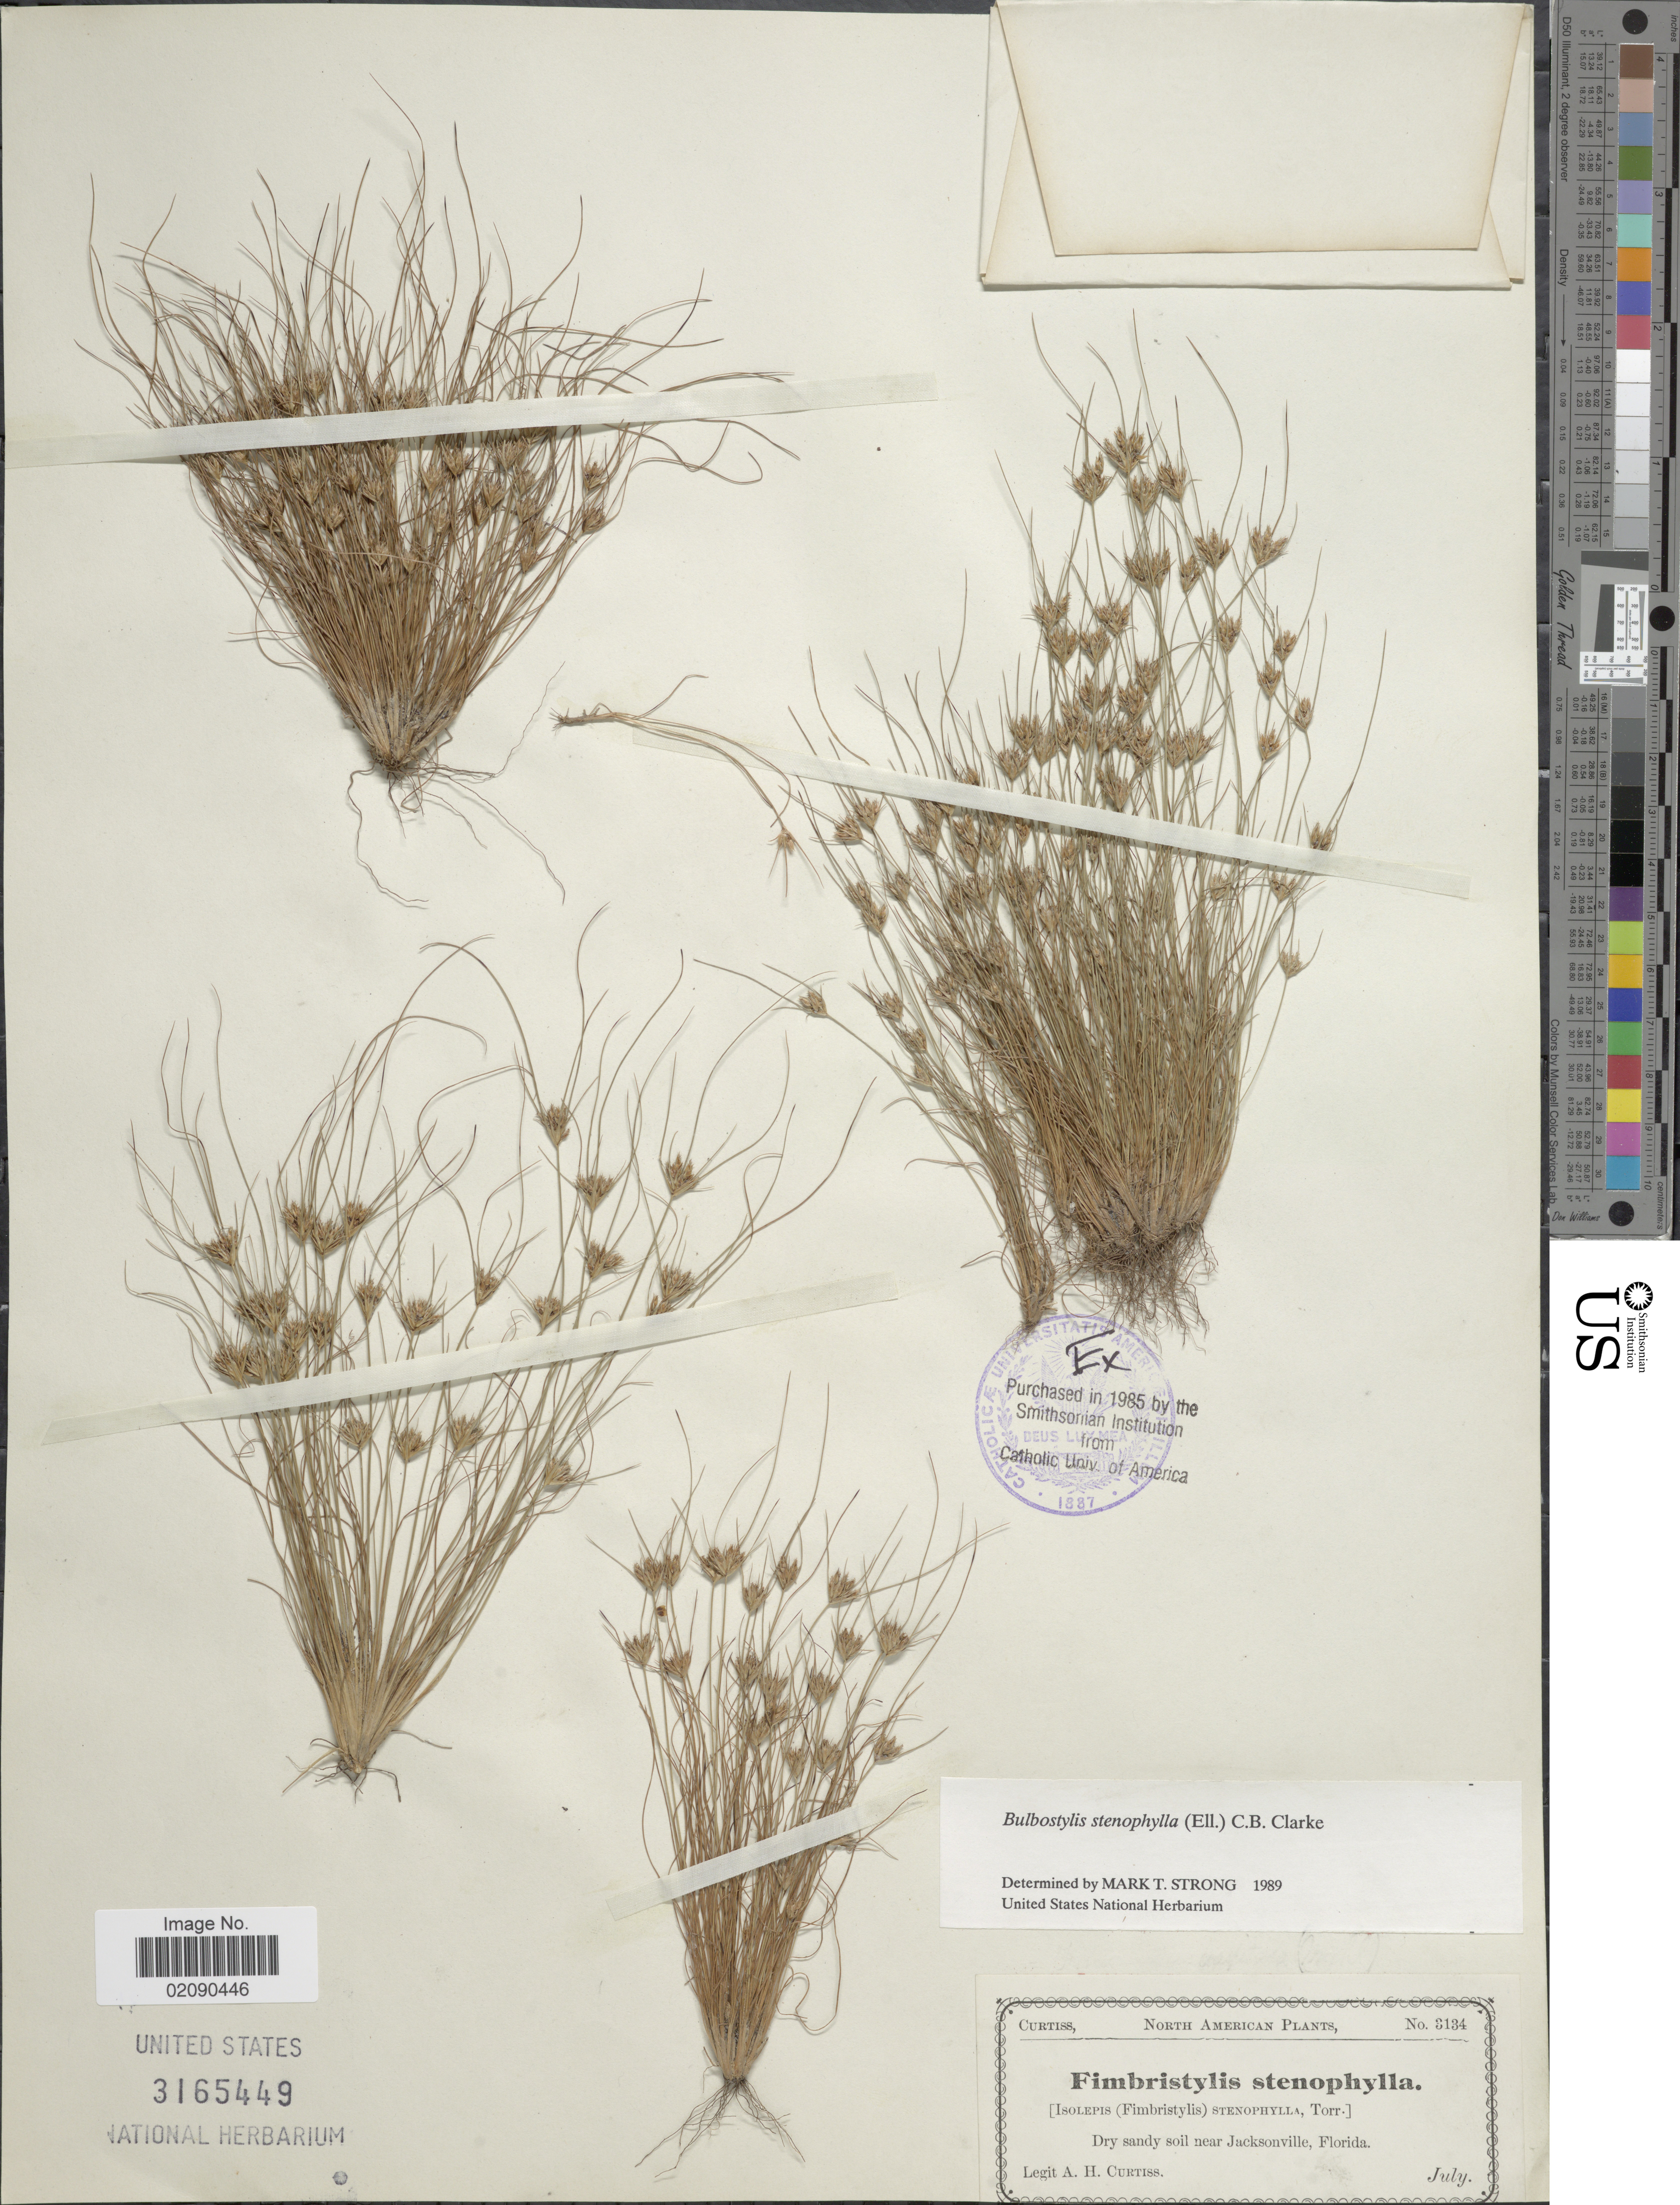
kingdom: Plantae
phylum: Tracheophyta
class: Liliopsida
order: Poales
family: Cyperaceae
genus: Bulbostylis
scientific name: Bulbostylis stenophylla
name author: (Elliott) C.B. Clarke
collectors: A. H. Curtiss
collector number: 3134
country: United States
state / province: Florida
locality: Dry sandy soil near Jacksonville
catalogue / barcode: US 3165449